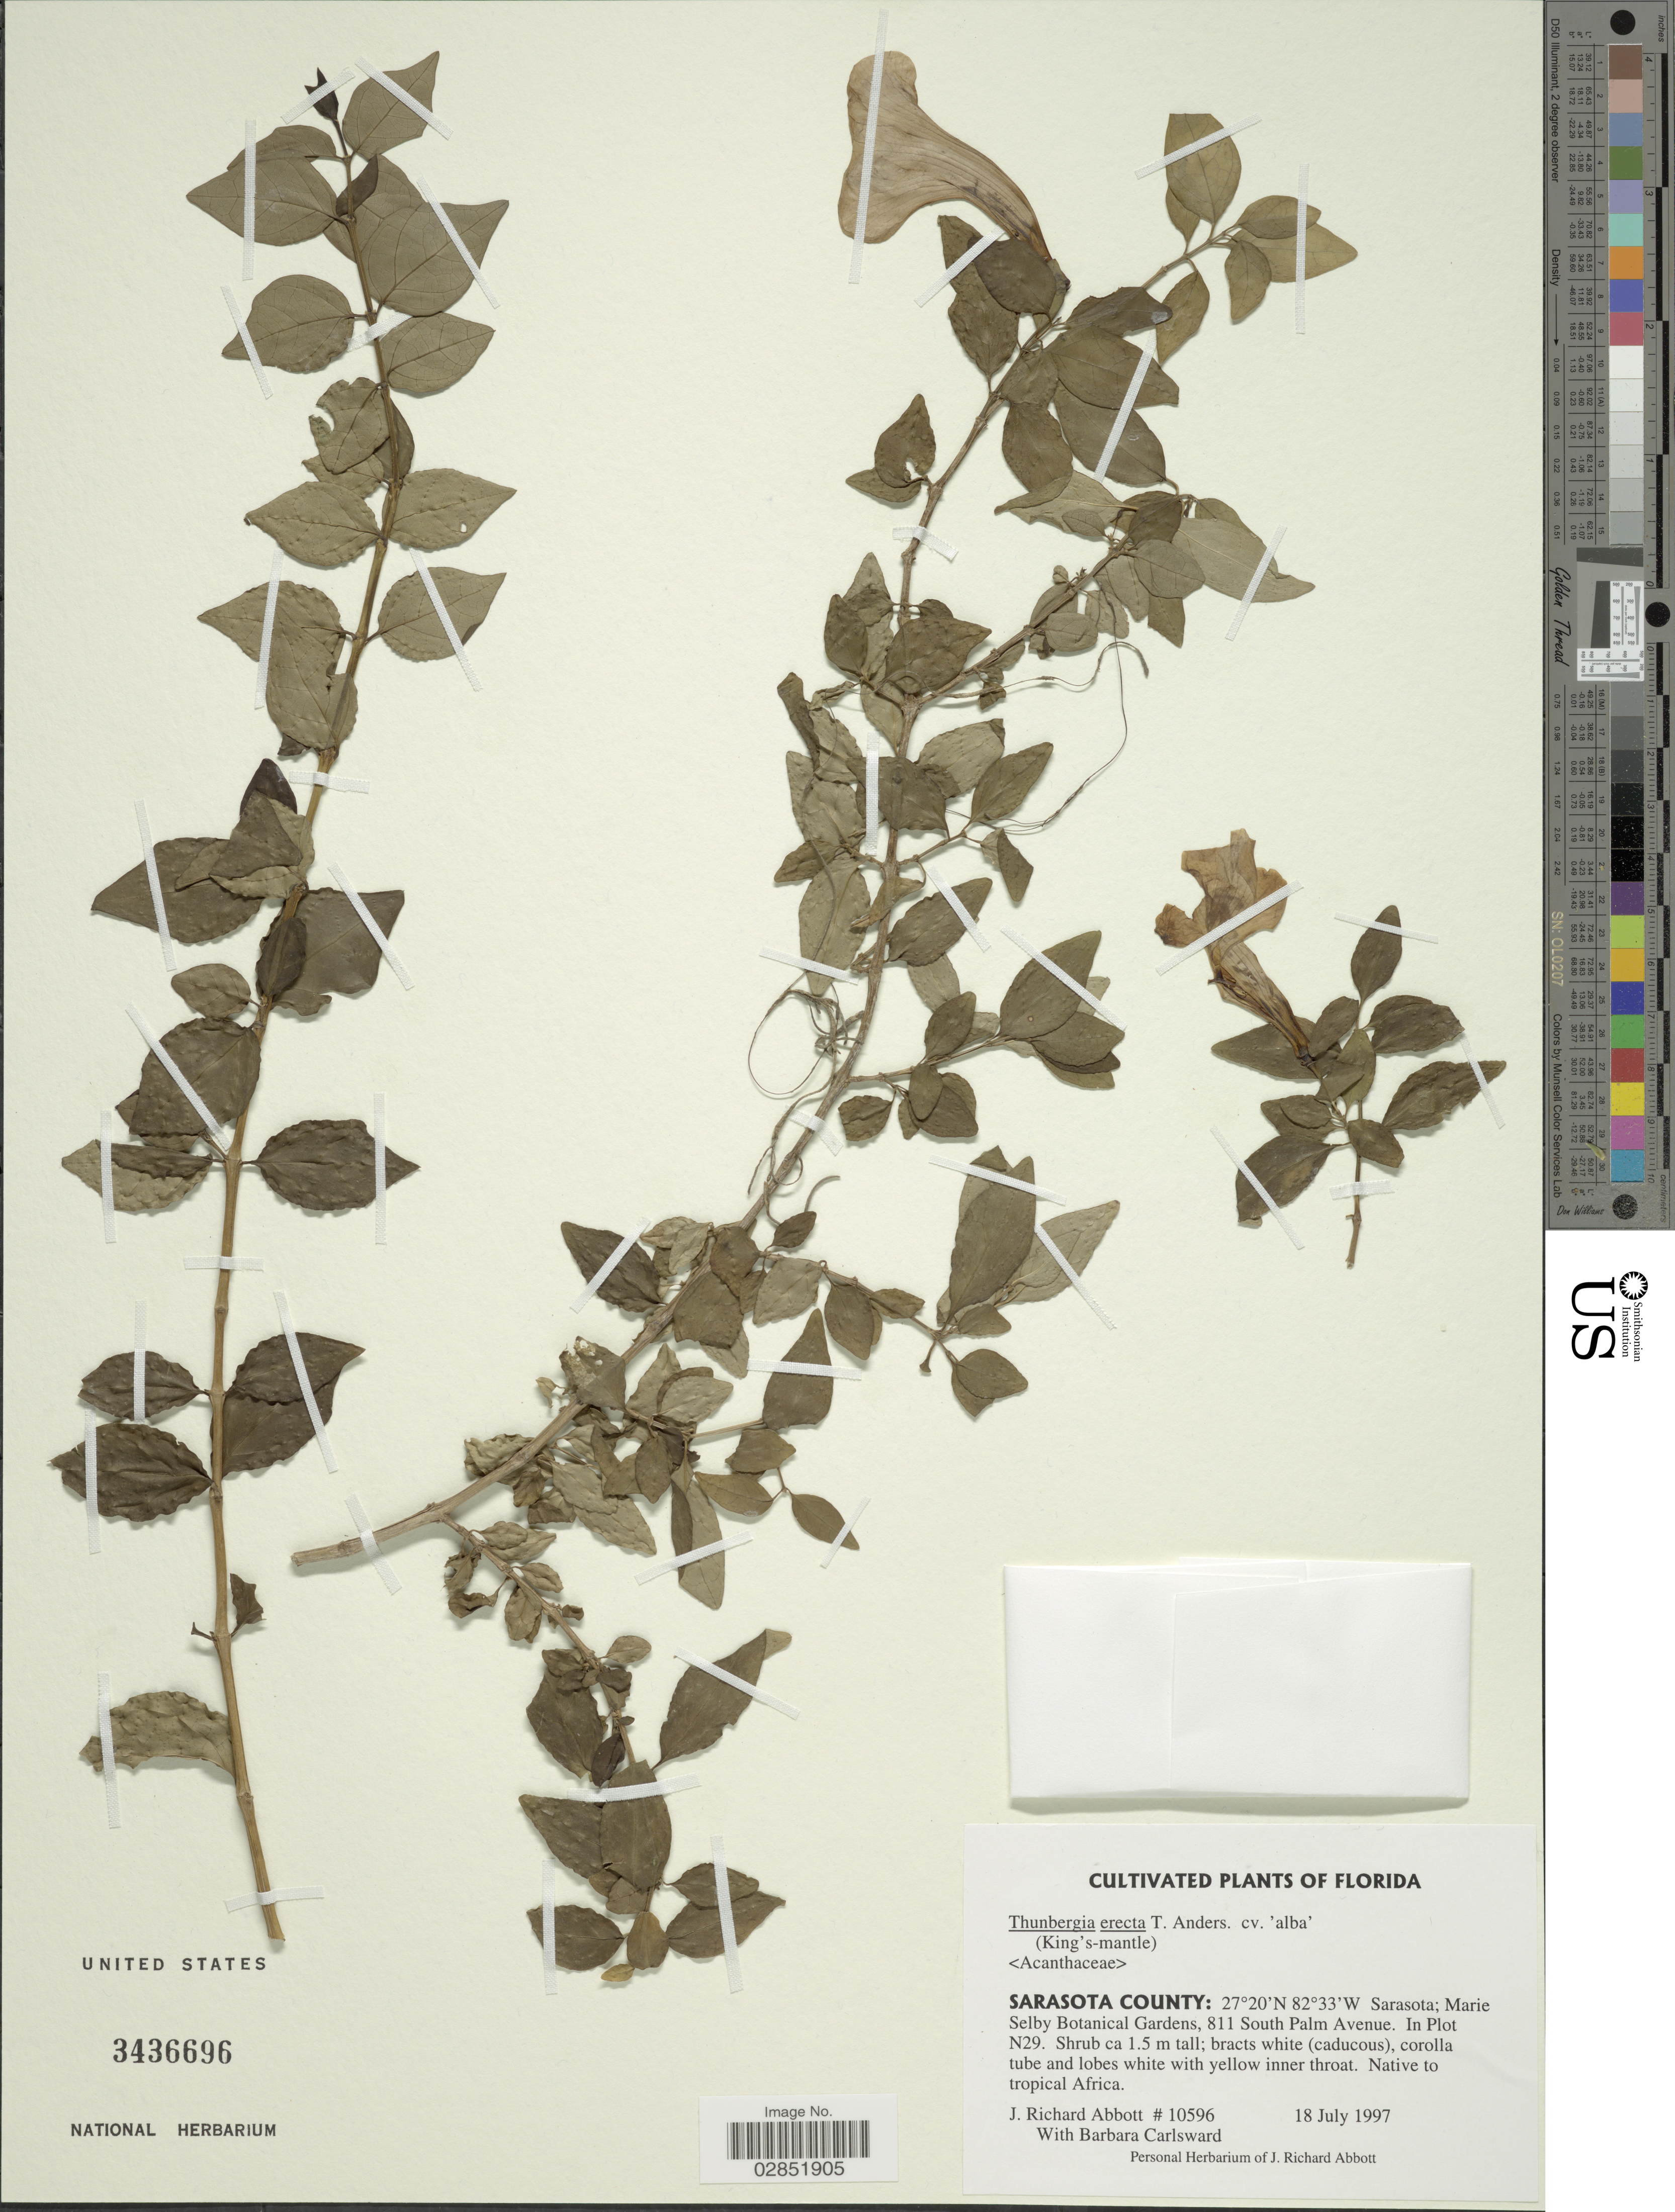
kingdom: Plantae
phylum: Tracheophyta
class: Magnoliopsida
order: Lamiales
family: Acanthaceae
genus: Thunbergia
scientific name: Thunbergia erecta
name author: (Benth.) T. Anderson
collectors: J. R. Abbott & B. Carlsward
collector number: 10596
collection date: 1997-07-18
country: United States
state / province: Florida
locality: Sarasota County: Sarasota; Marie Selby Botanical Gardens, 811 South Palm Avenue. In Plot N29.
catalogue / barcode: US 3436696